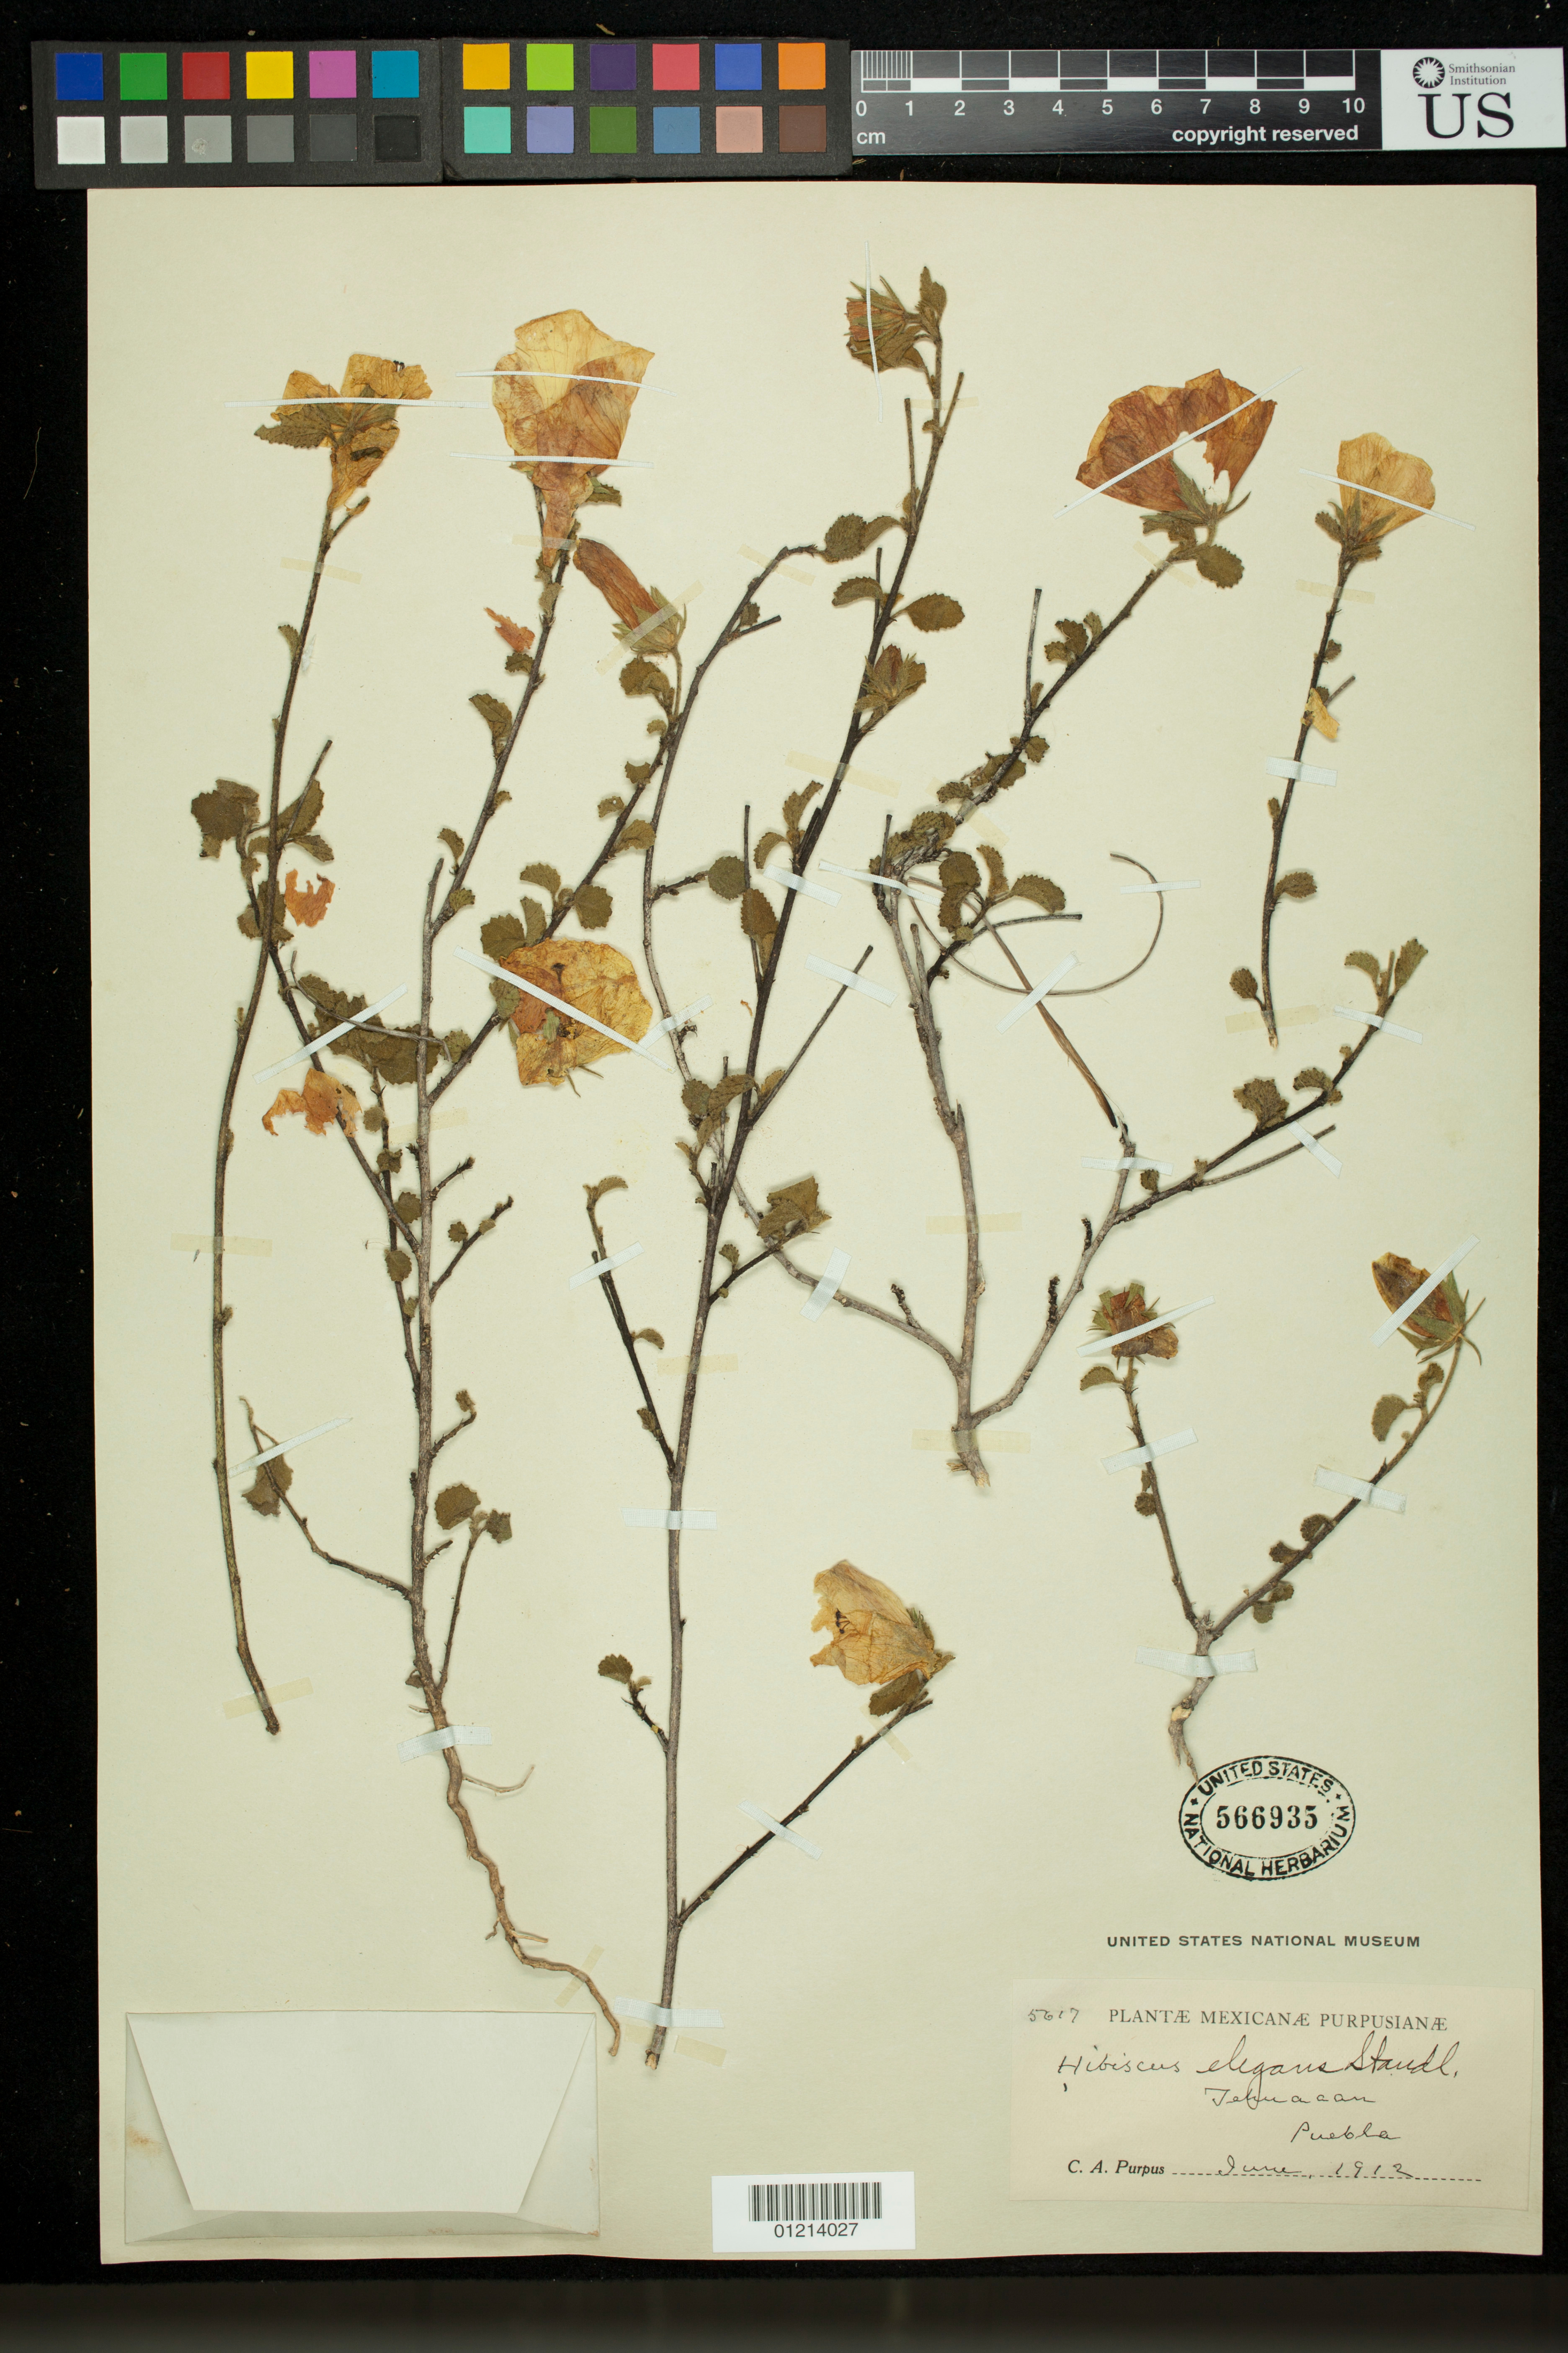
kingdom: Plantae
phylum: Tracheophyta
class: Magnoliopsida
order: Malvales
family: Malvaceae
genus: Hibiscus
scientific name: Hibiscus elegans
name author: Standl.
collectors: C. A. Purpus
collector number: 5617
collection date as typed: Jun 1912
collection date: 1912-06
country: Mexico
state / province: Puebla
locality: Tehuacan.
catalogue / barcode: US 566935